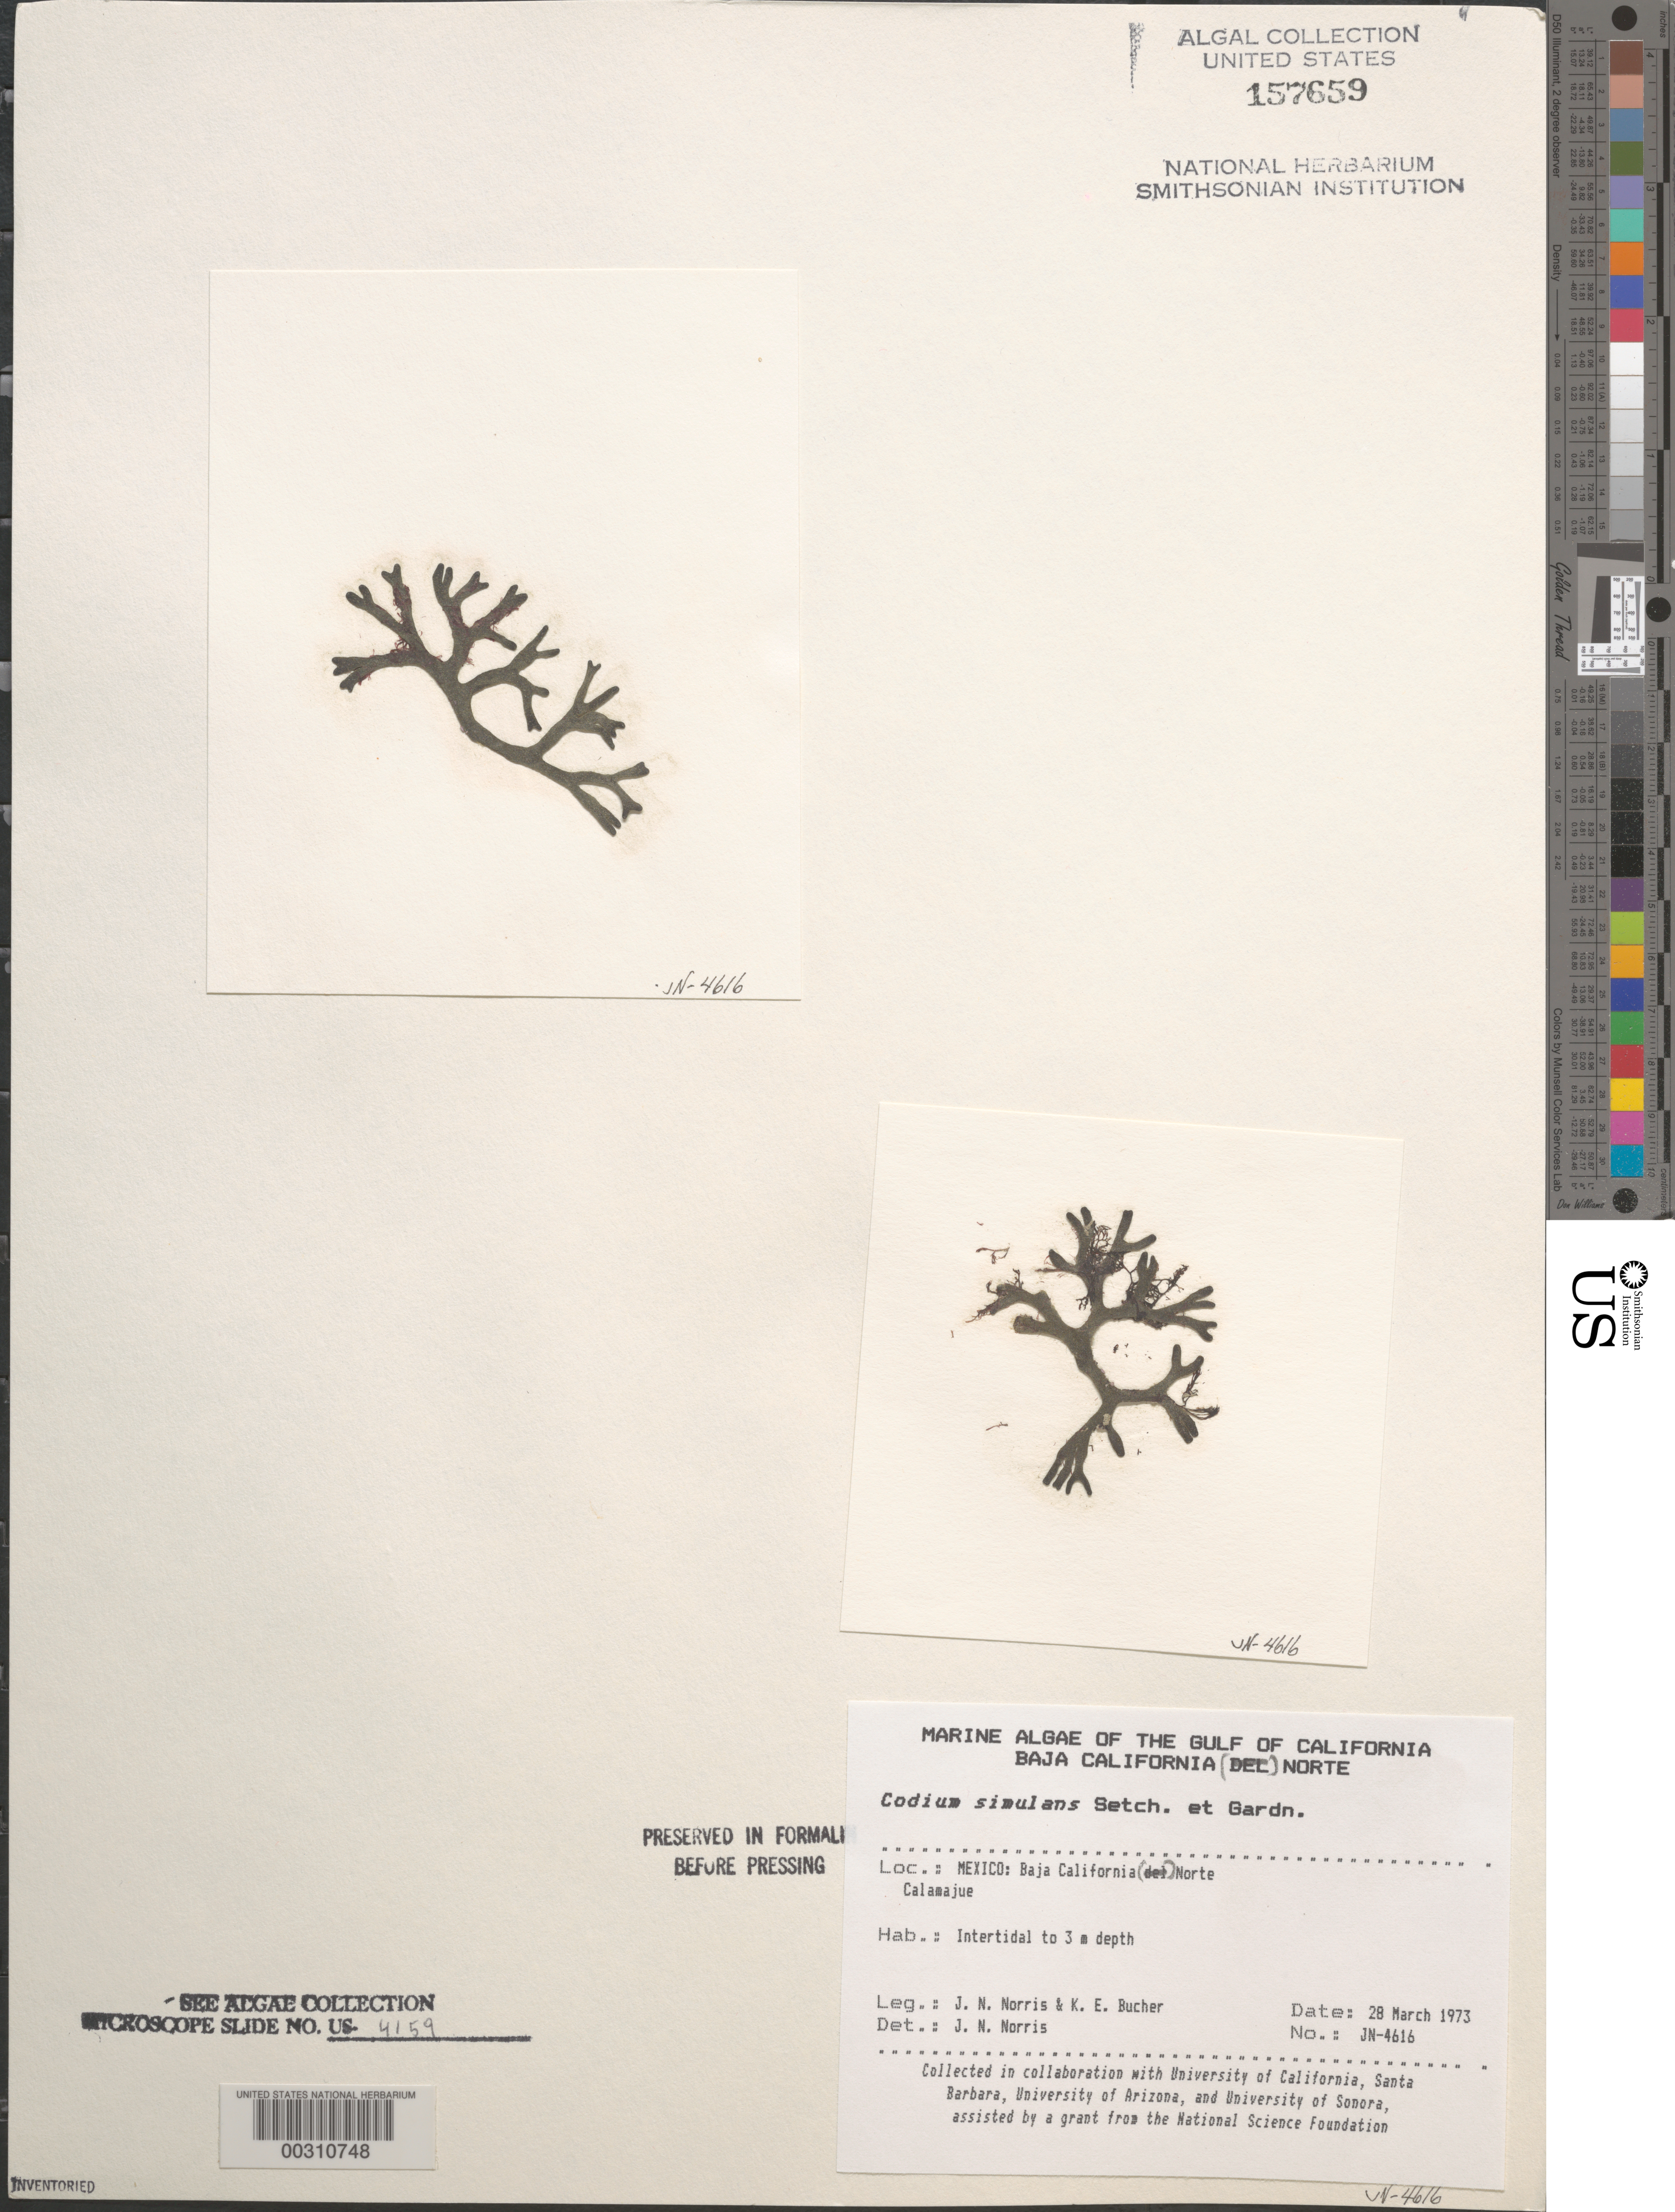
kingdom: Plantae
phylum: Chlorophyta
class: Ulvophyceae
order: Bryopsidales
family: Codiaceae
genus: Codium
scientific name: Codium simulans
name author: Setch. & N.L. Gardner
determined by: Norris, James N.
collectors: J. N. Norris & K. E. Bucher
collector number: JN-4616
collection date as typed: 28 Mar 1973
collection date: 1973-03-28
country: Mexico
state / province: Baja California Norte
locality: Calamajue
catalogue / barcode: US 157659